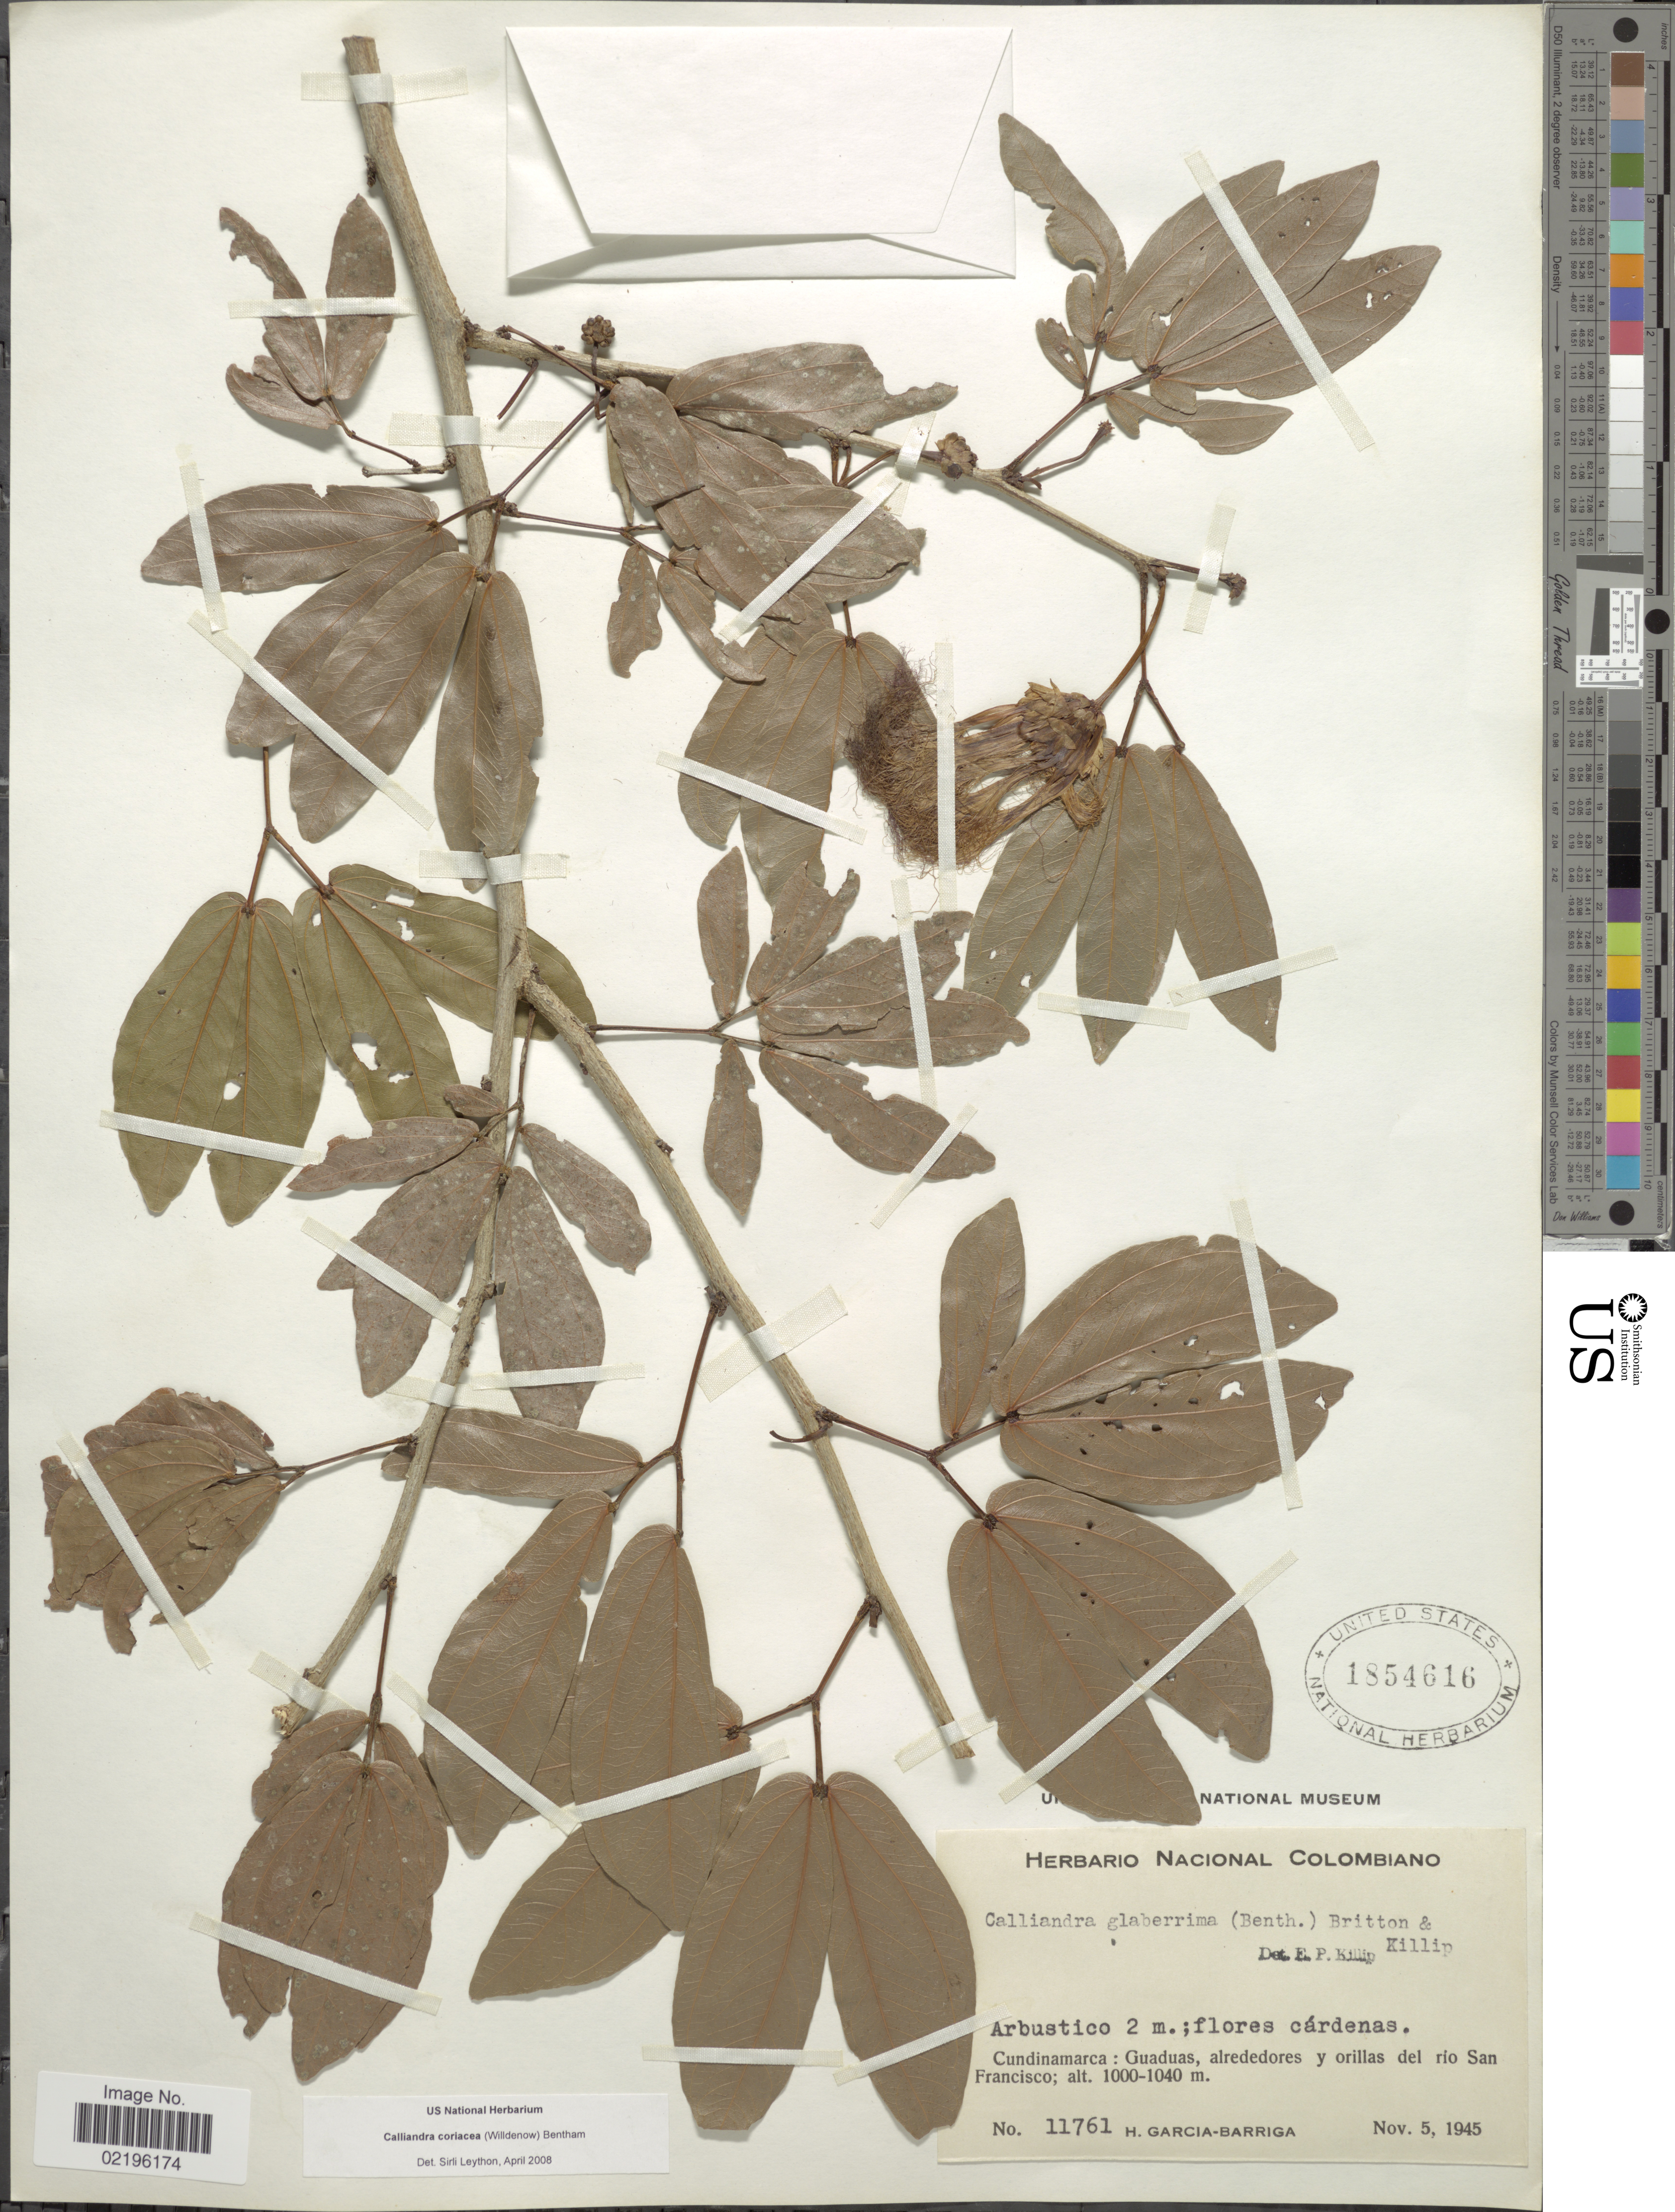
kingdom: Plantae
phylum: Tracheophyta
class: Magnoliopsida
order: Fabales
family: Fabaceae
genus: Calliandra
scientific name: Calliandra coriacea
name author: (Humb. & Bonpl. ex Willd.) Benth.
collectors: H. García Barriga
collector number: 11761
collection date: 1945-11-05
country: Colombia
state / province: Cundinamarca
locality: Guaduas, alrededores y orillas del rio San Francisco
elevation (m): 1000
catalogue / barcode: US 1854616